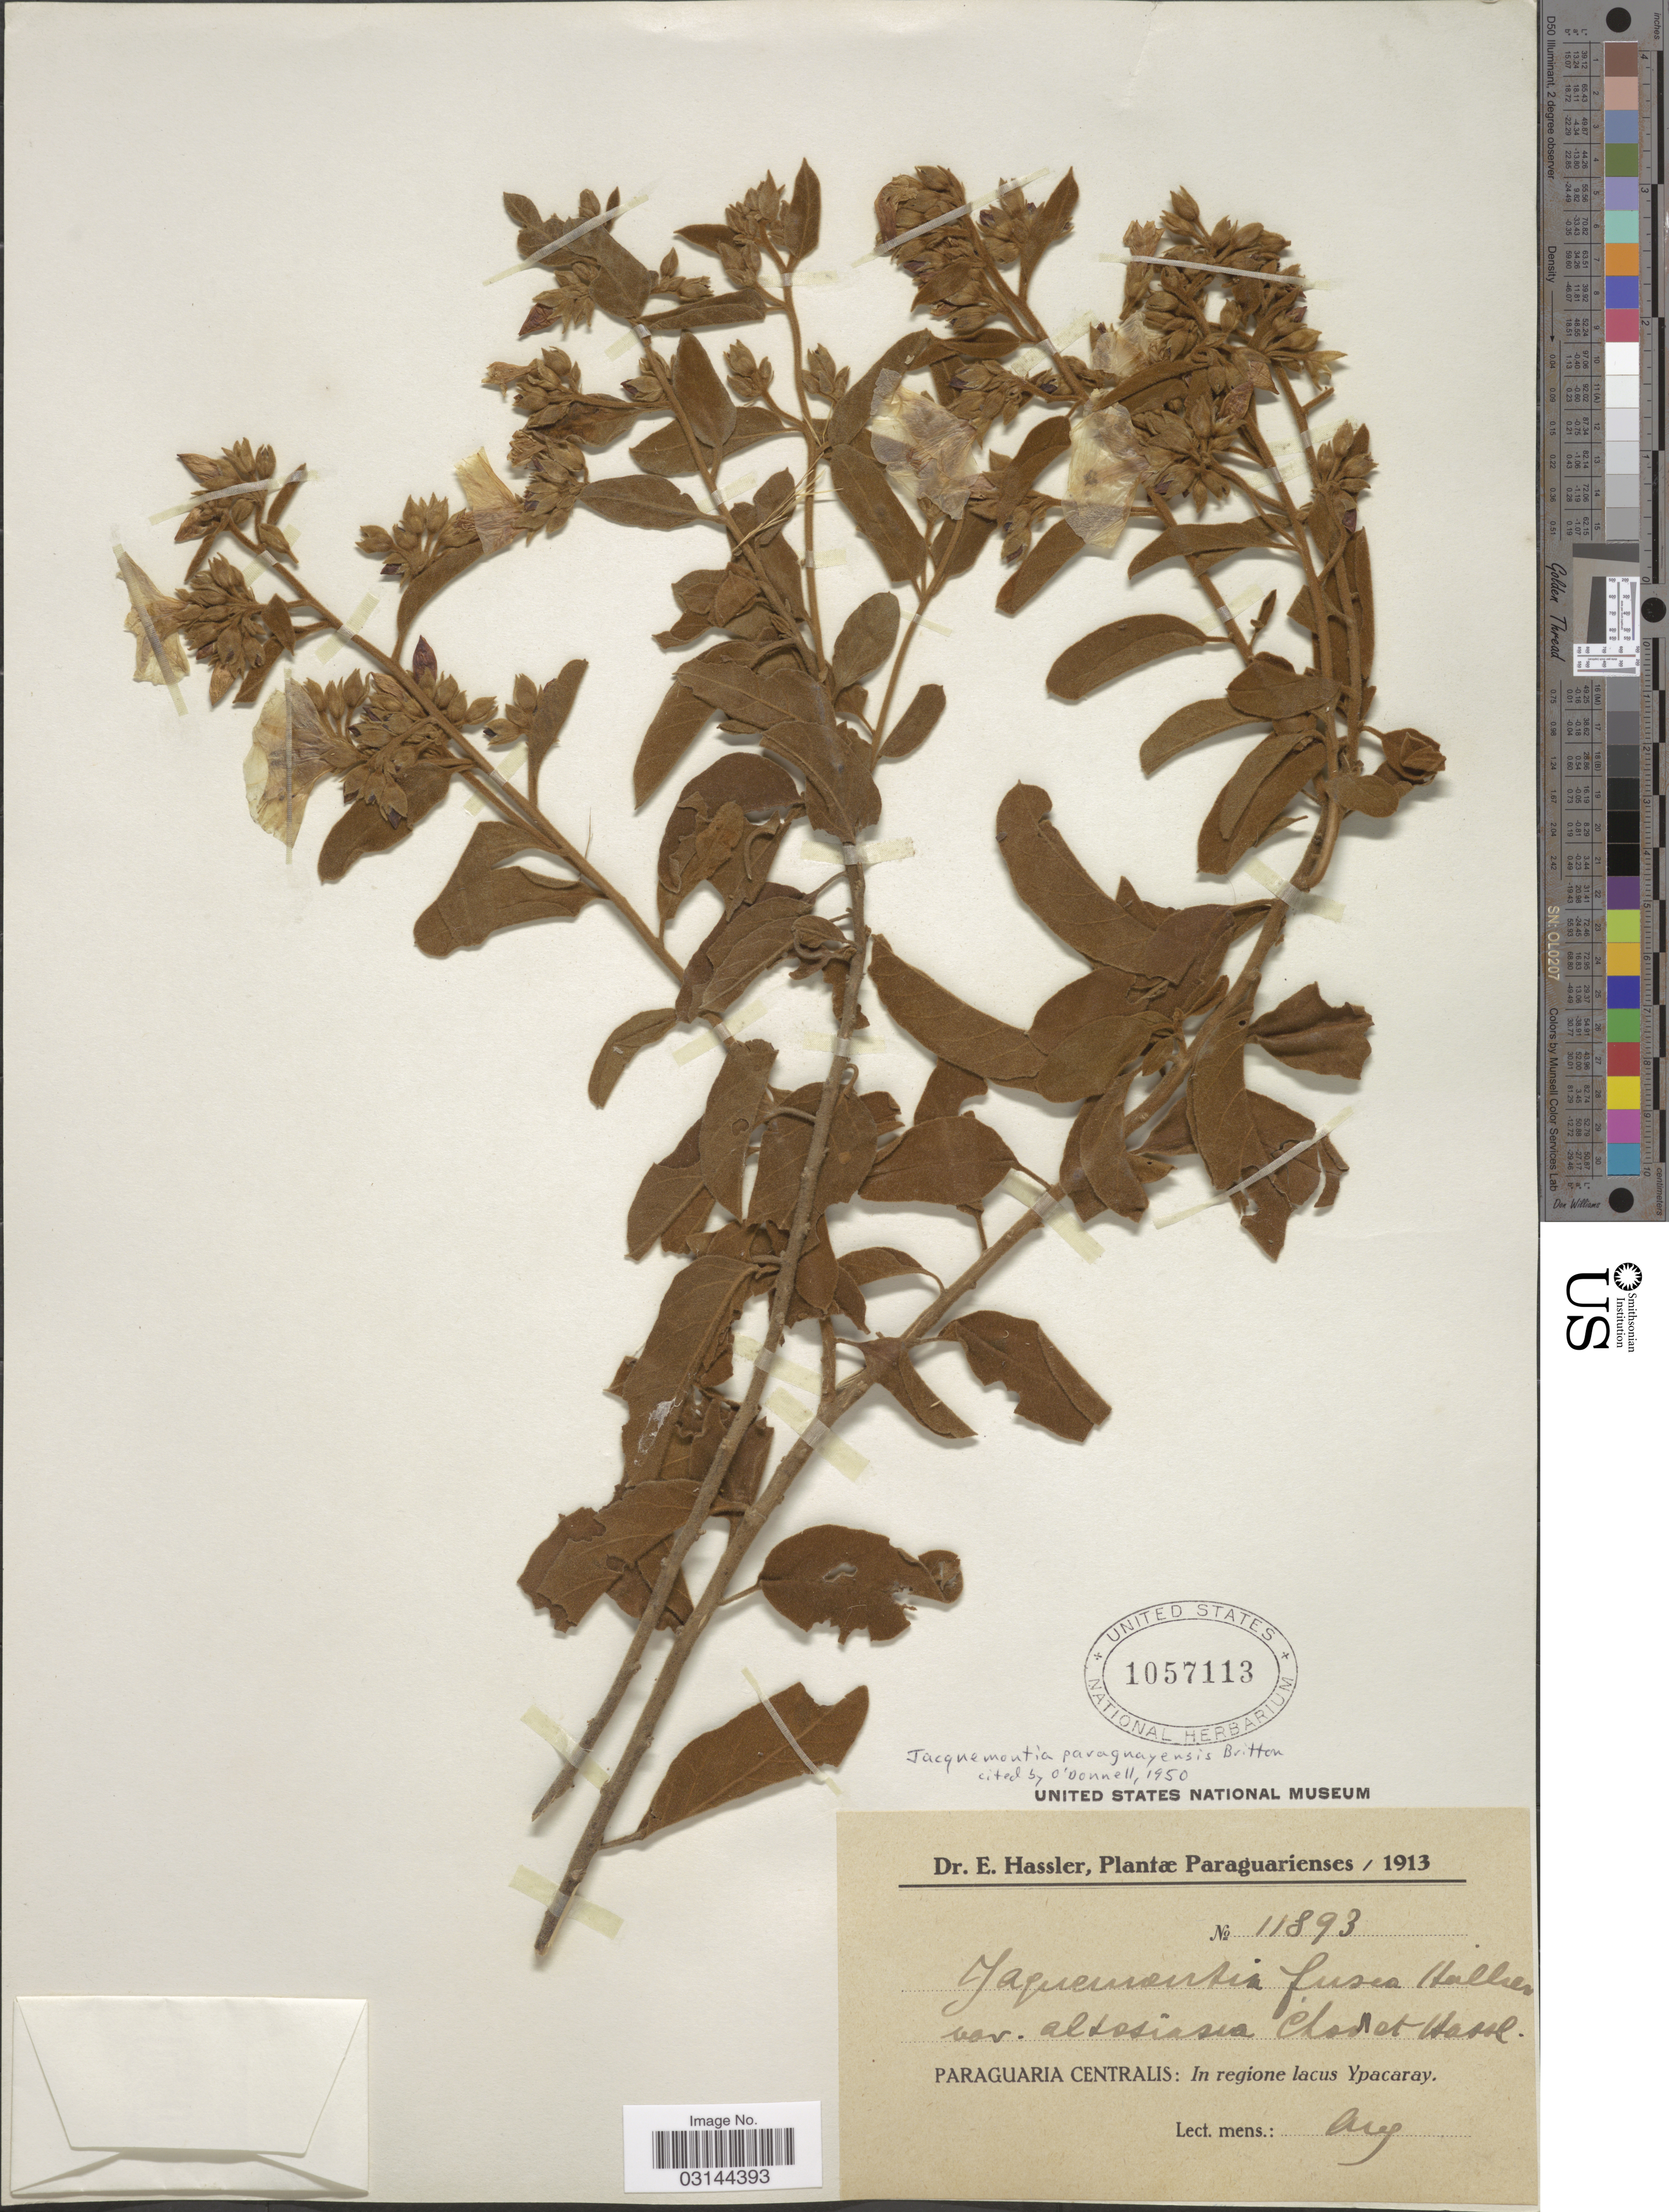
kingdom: Plantae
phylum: Tracheophyta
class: Magnoliopsida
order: Solanales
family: Convolvulaceae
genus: Jacquemontia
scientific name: Jacquemontia paraguayensis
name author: Britton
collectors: E. Hassler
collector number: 11893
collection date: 1913-08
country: Paraguay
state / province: Paraguari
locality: Paraguaria Centralis: In regione lacus Ypacaray.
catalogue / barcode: US 1057113